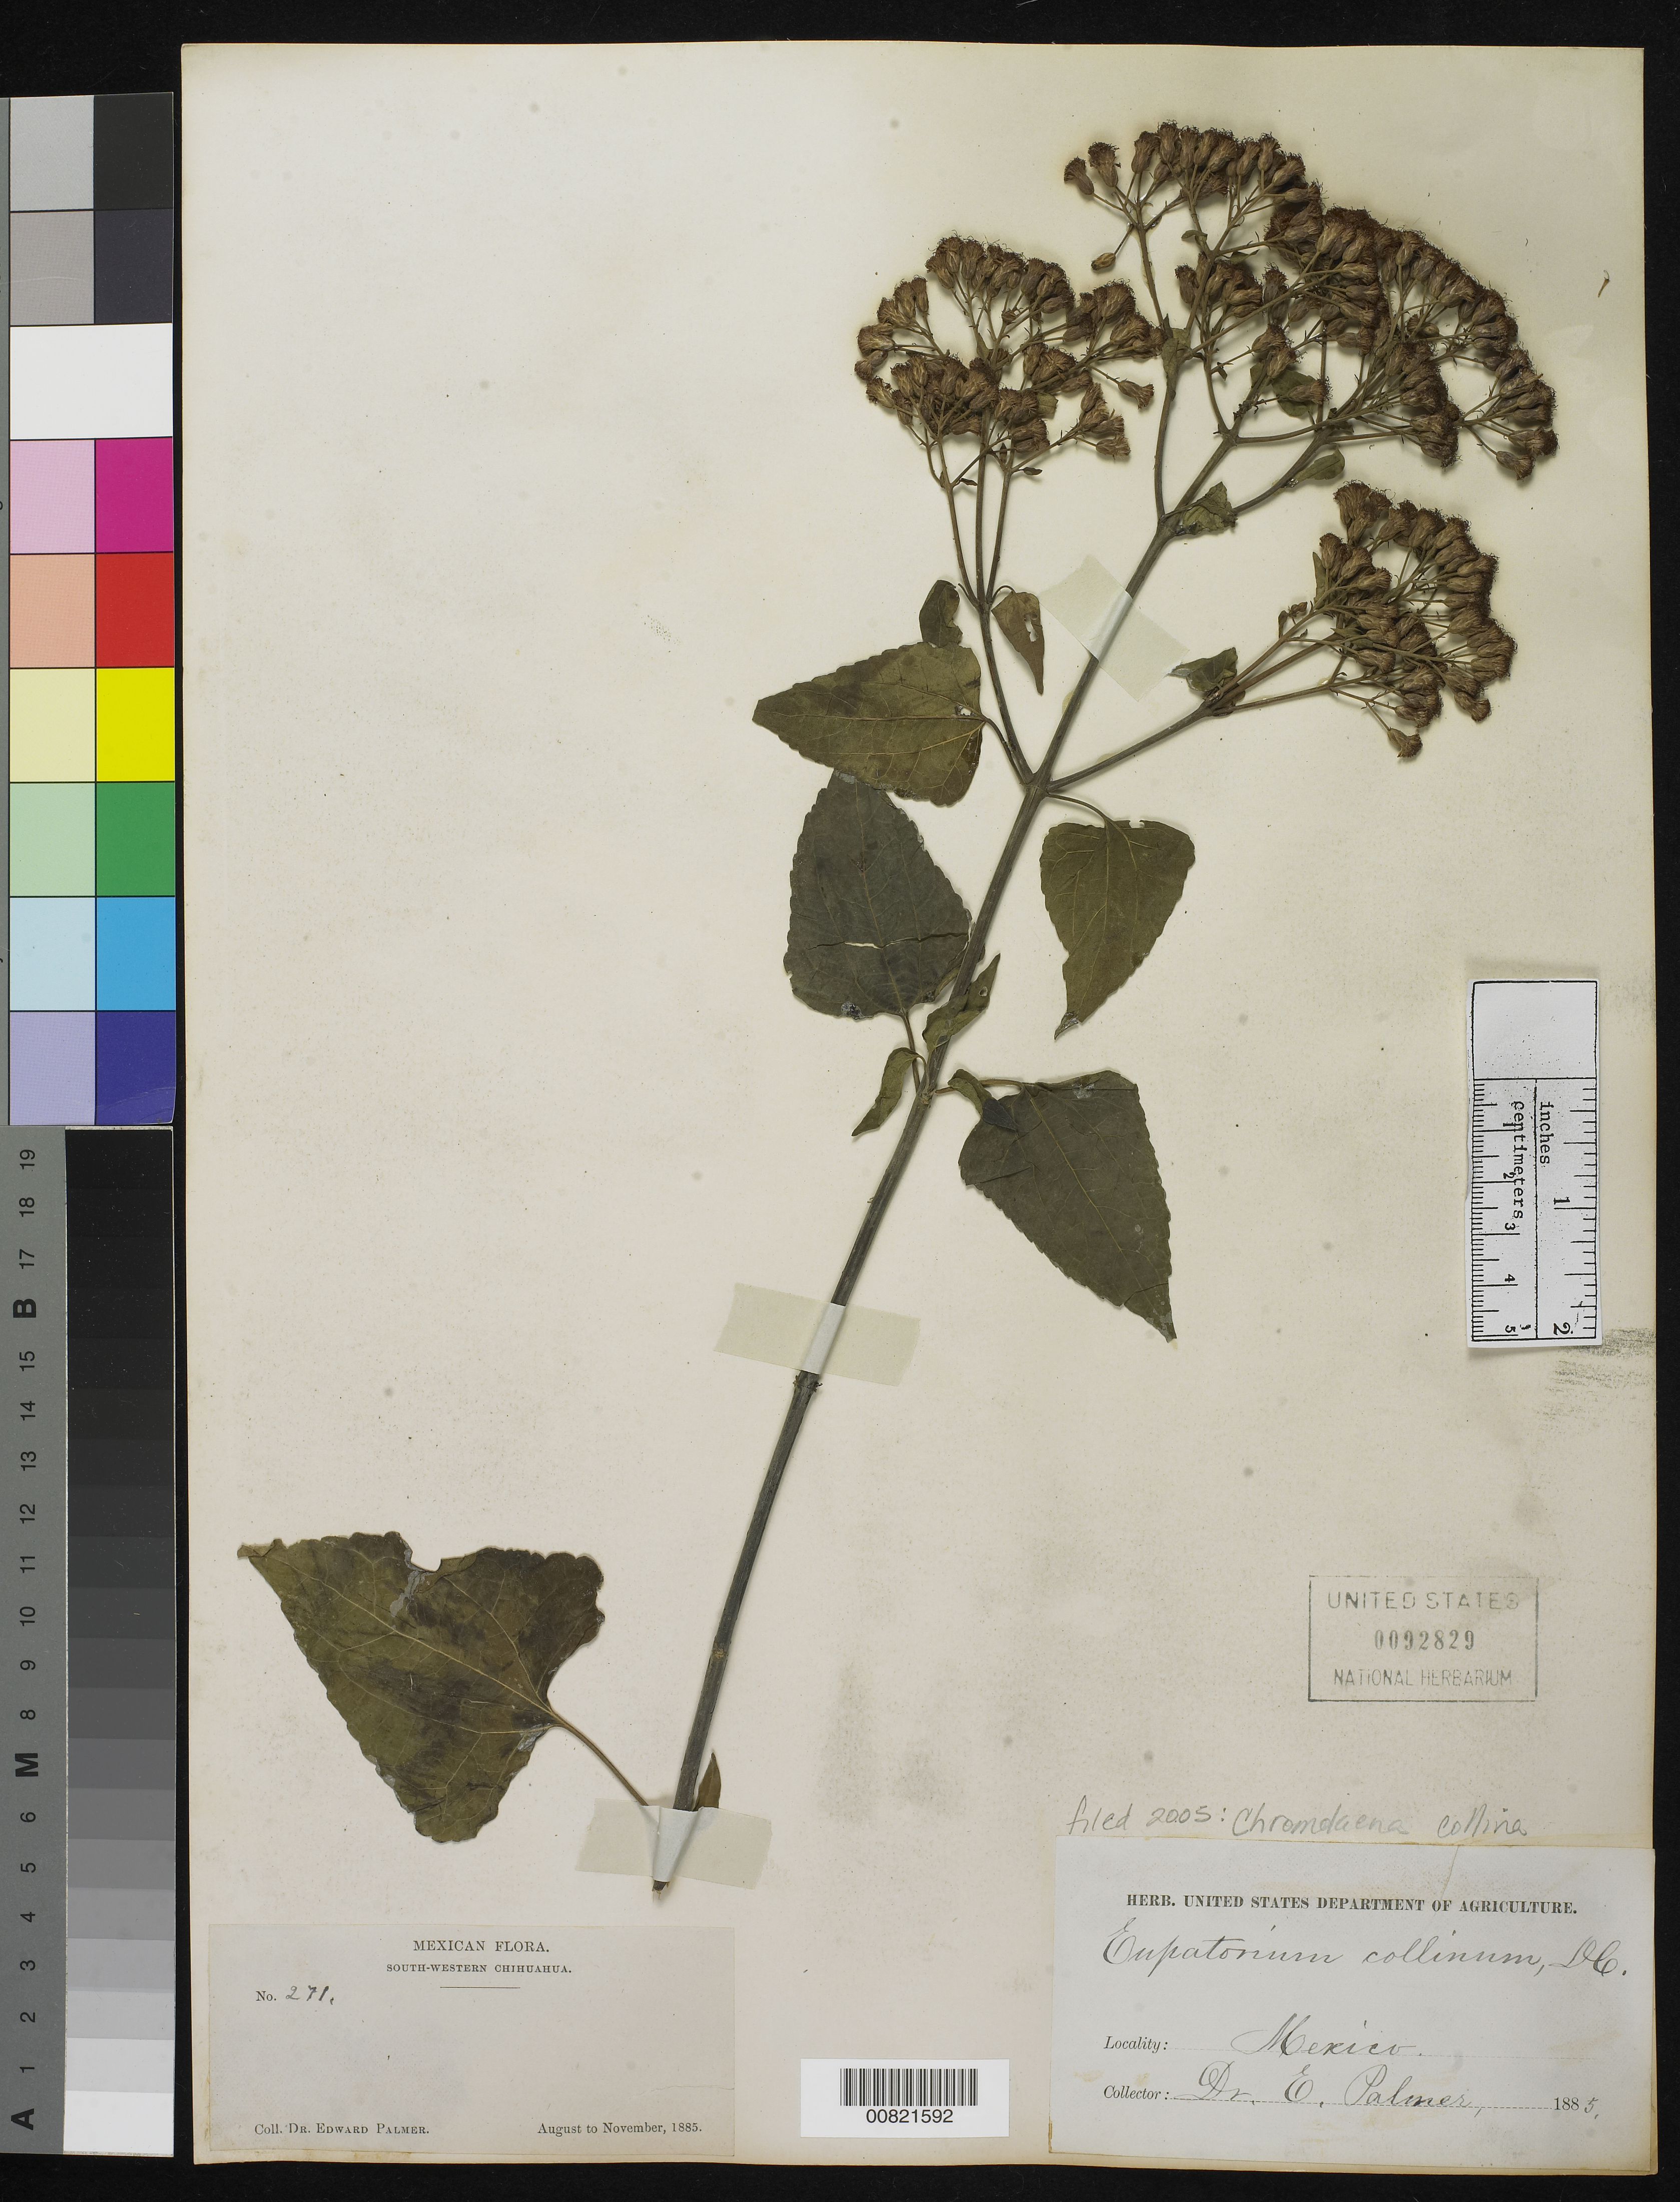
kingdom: Plantae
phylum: Tracheophyta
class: Magnoliopsida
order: Asterales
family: Asteraceae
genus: Chromolaena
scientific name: Chromolaena collina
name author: (DC.) R.M. King & H. Rob.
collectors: E. Palmer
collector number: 271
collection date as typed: Aug 1885 to -- Nov 1885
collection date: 1885-08/1885-11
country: Mexico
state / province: Chihuahua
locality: South-Western Chihuahua.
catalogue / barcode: US 92829